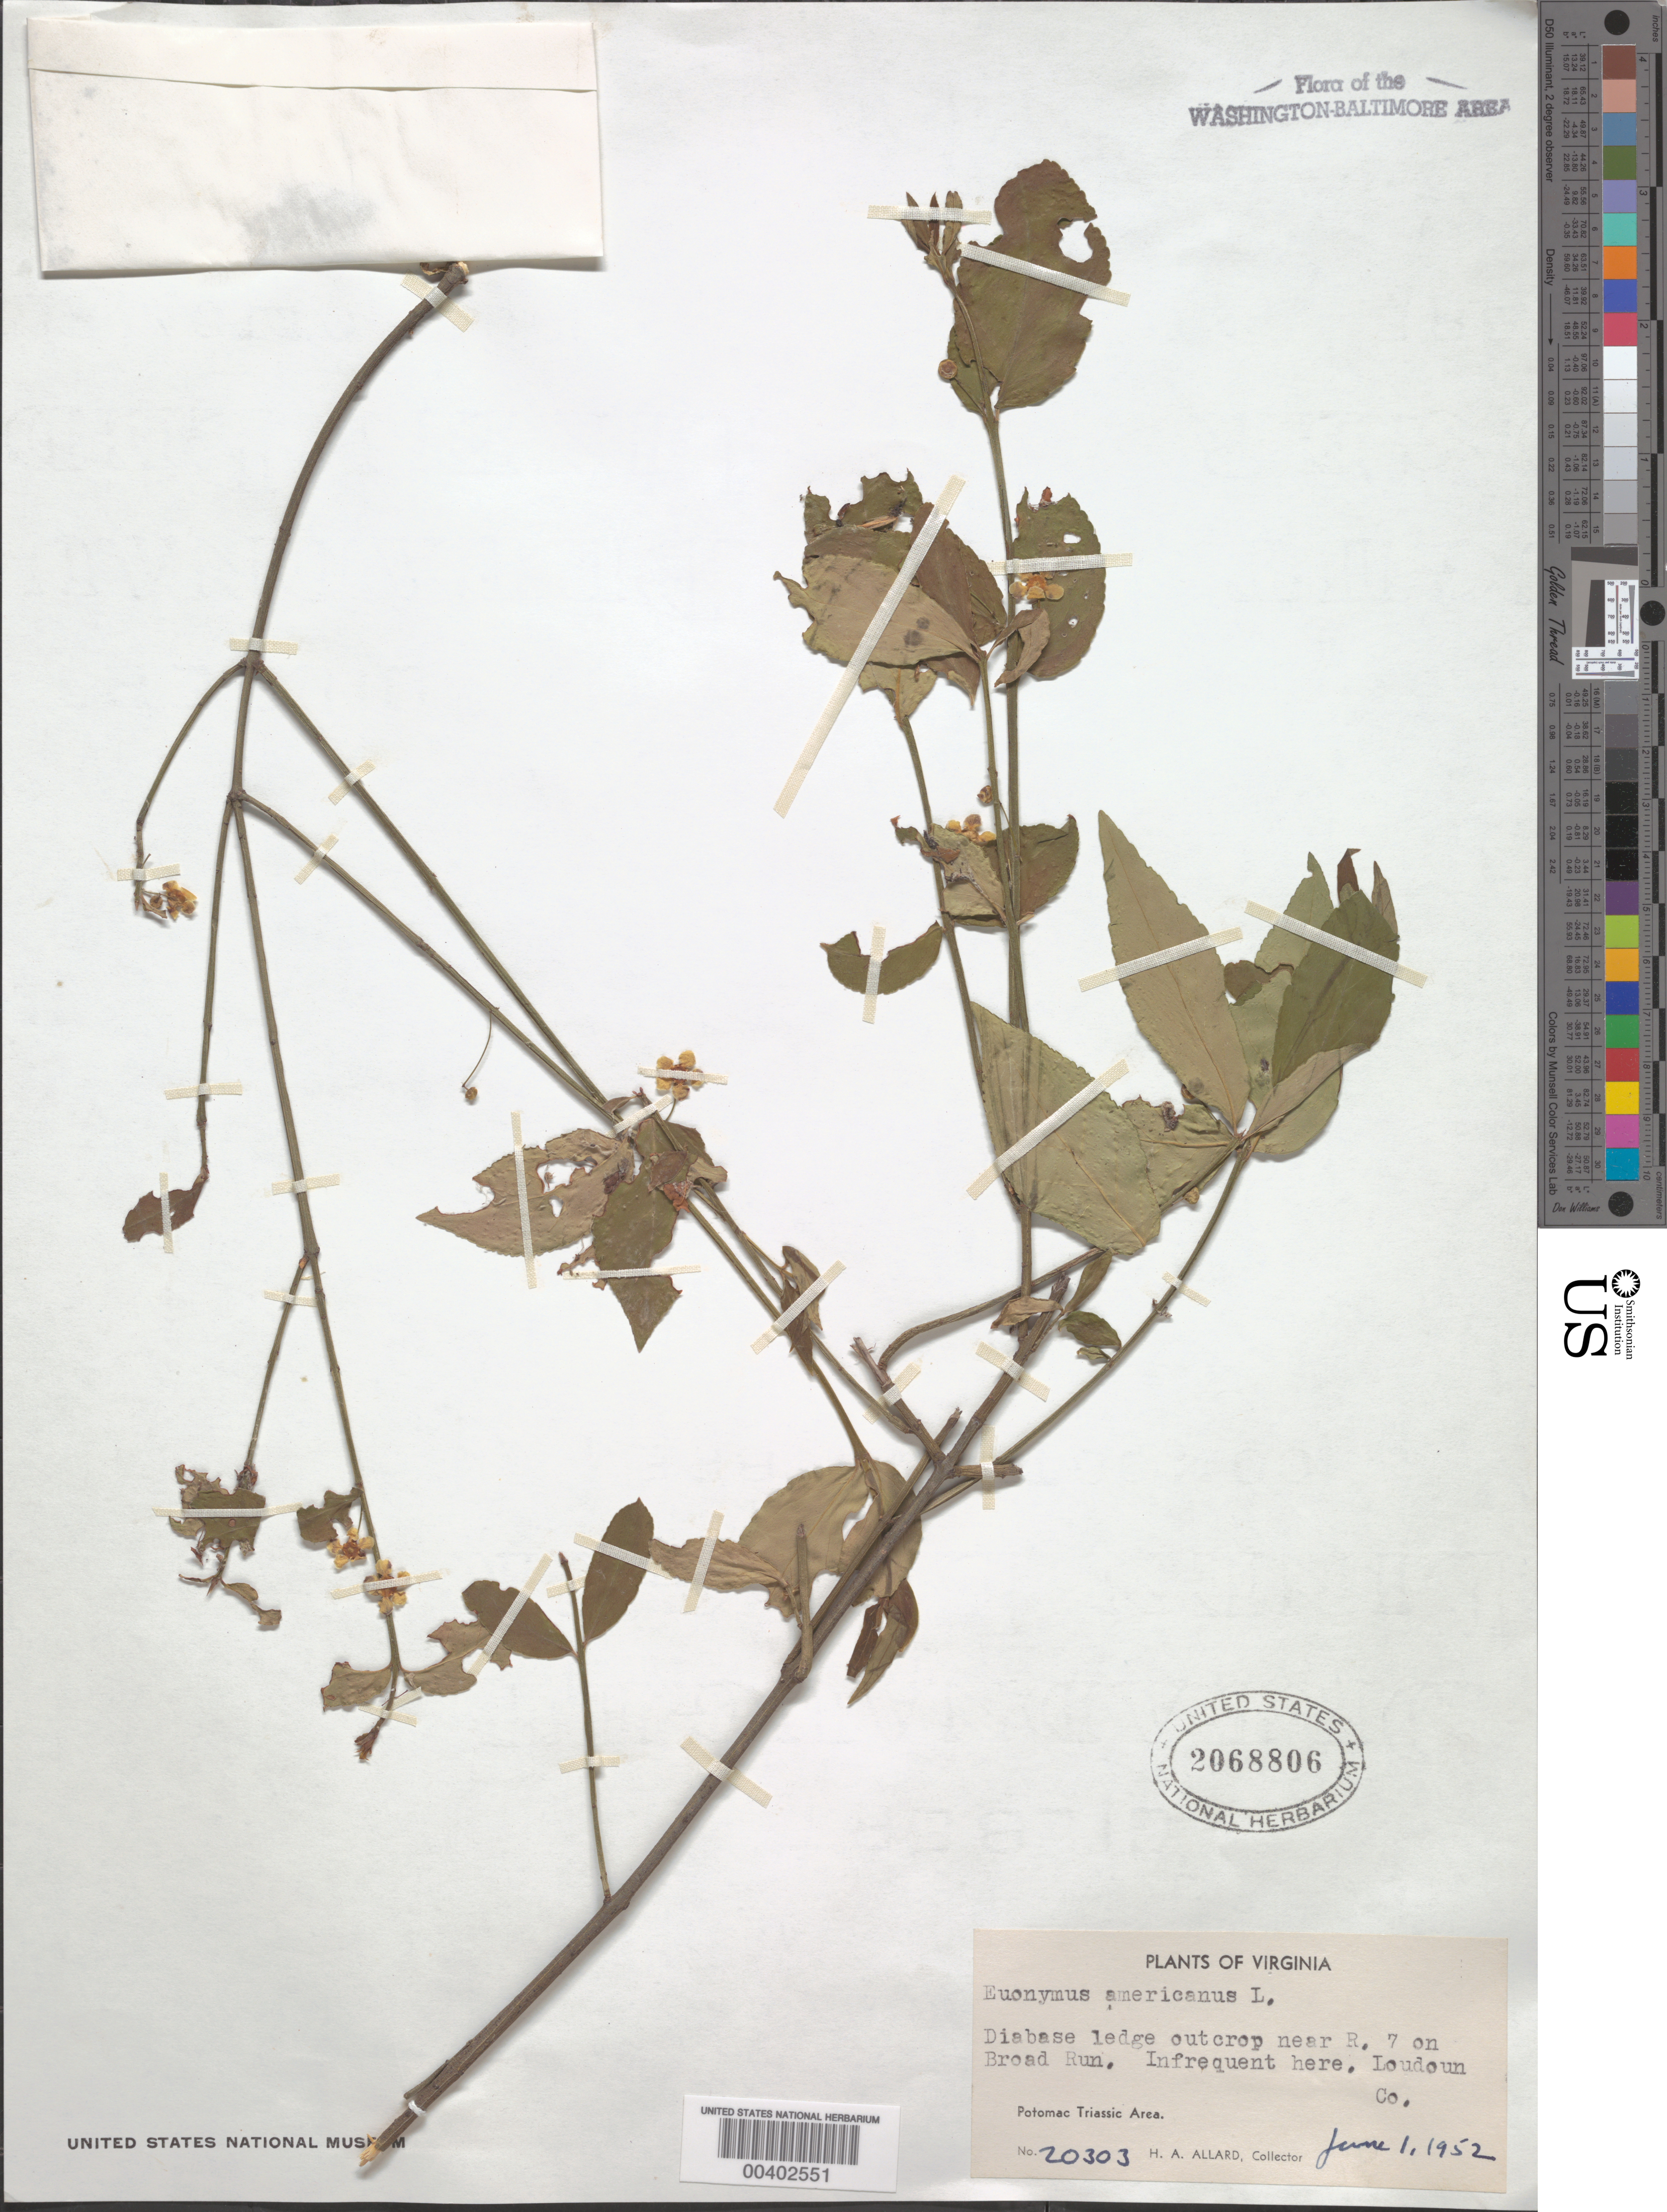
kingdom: Plantae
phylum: Tracheophyta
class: Magnoliopsida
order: Celastrales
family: Celastraceae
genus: Euonymus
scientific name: Euonymus americanus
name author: L.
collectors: H. A. Allard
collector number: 20303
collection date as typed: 01 Jun 1952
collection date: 1952-06-01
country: United States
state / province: Virginia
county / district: Loudoun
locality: Route 7, Broad Run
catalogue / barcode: US 2068806